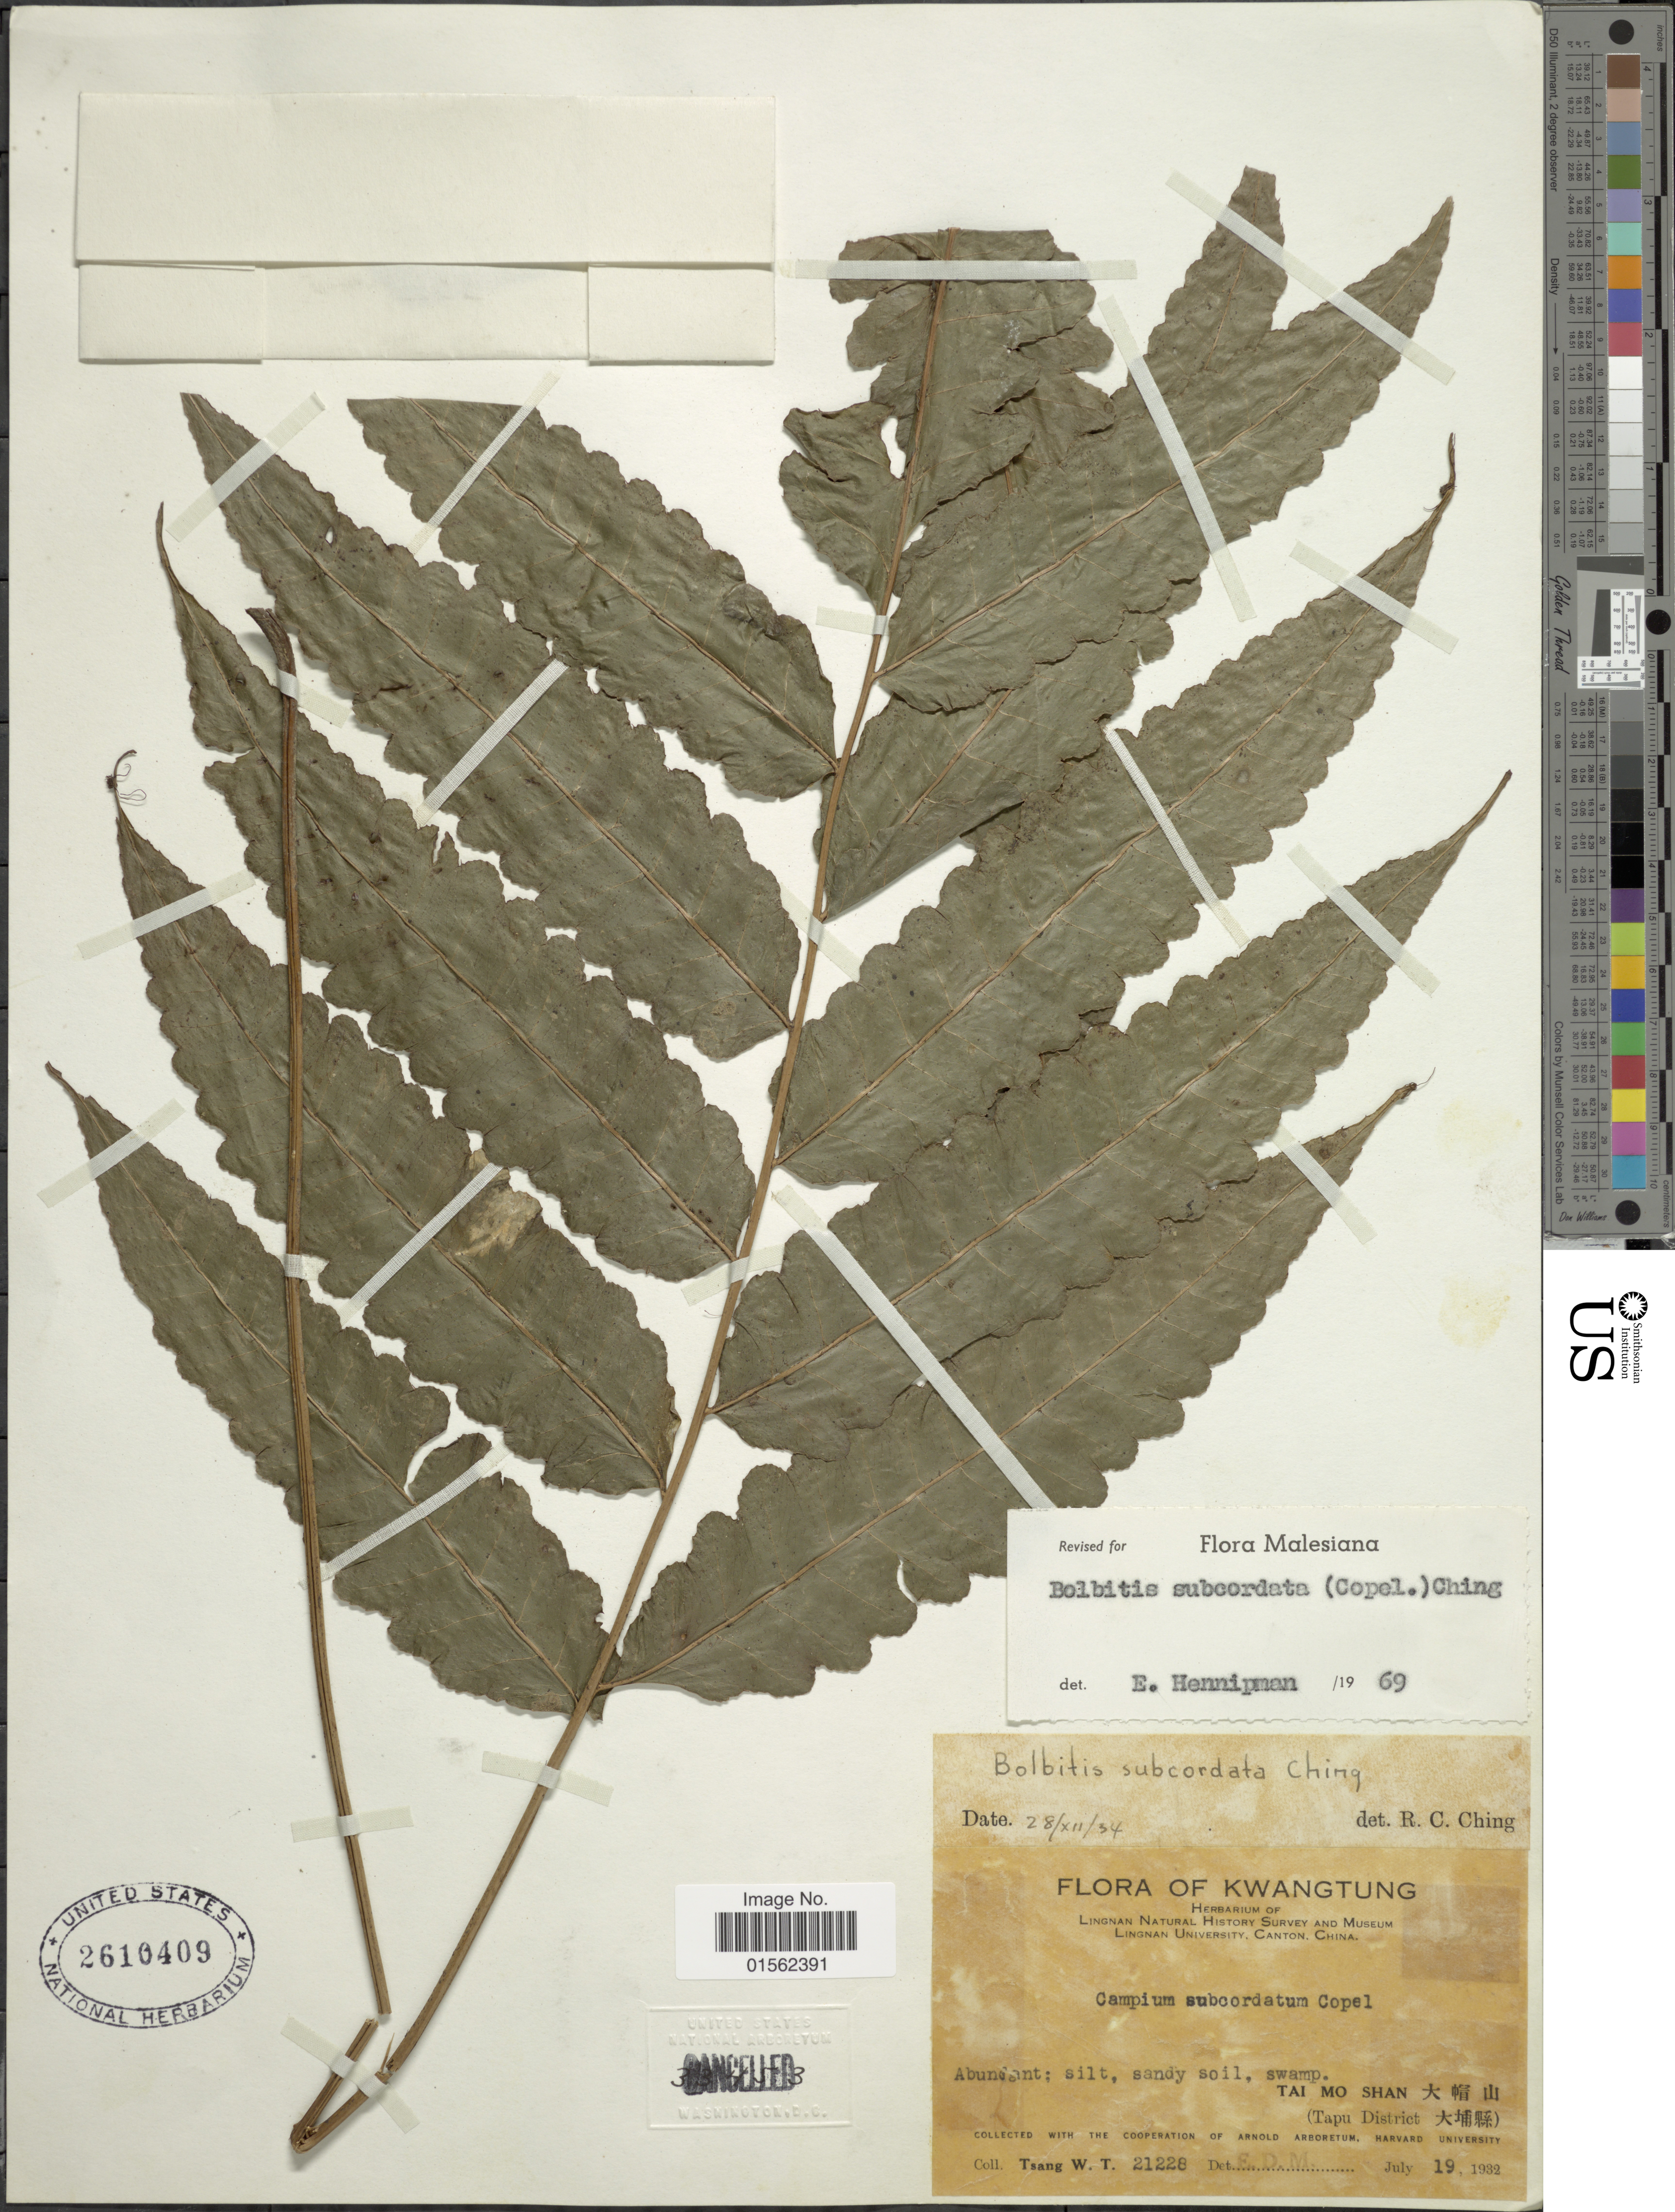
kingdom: Plantae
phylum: Tracheophyta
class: Polypodiopsida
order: Polypodiales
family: Dryopteridaceae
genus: Bolbitis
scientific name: Bolbitis subcordata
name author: (Copel.) Ching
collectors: W. T. Tsang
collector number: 21228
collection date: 1932-07-19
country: China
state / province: Guangdong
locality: Tai Mo Shan (Tapu District)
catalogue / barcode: US 2610409